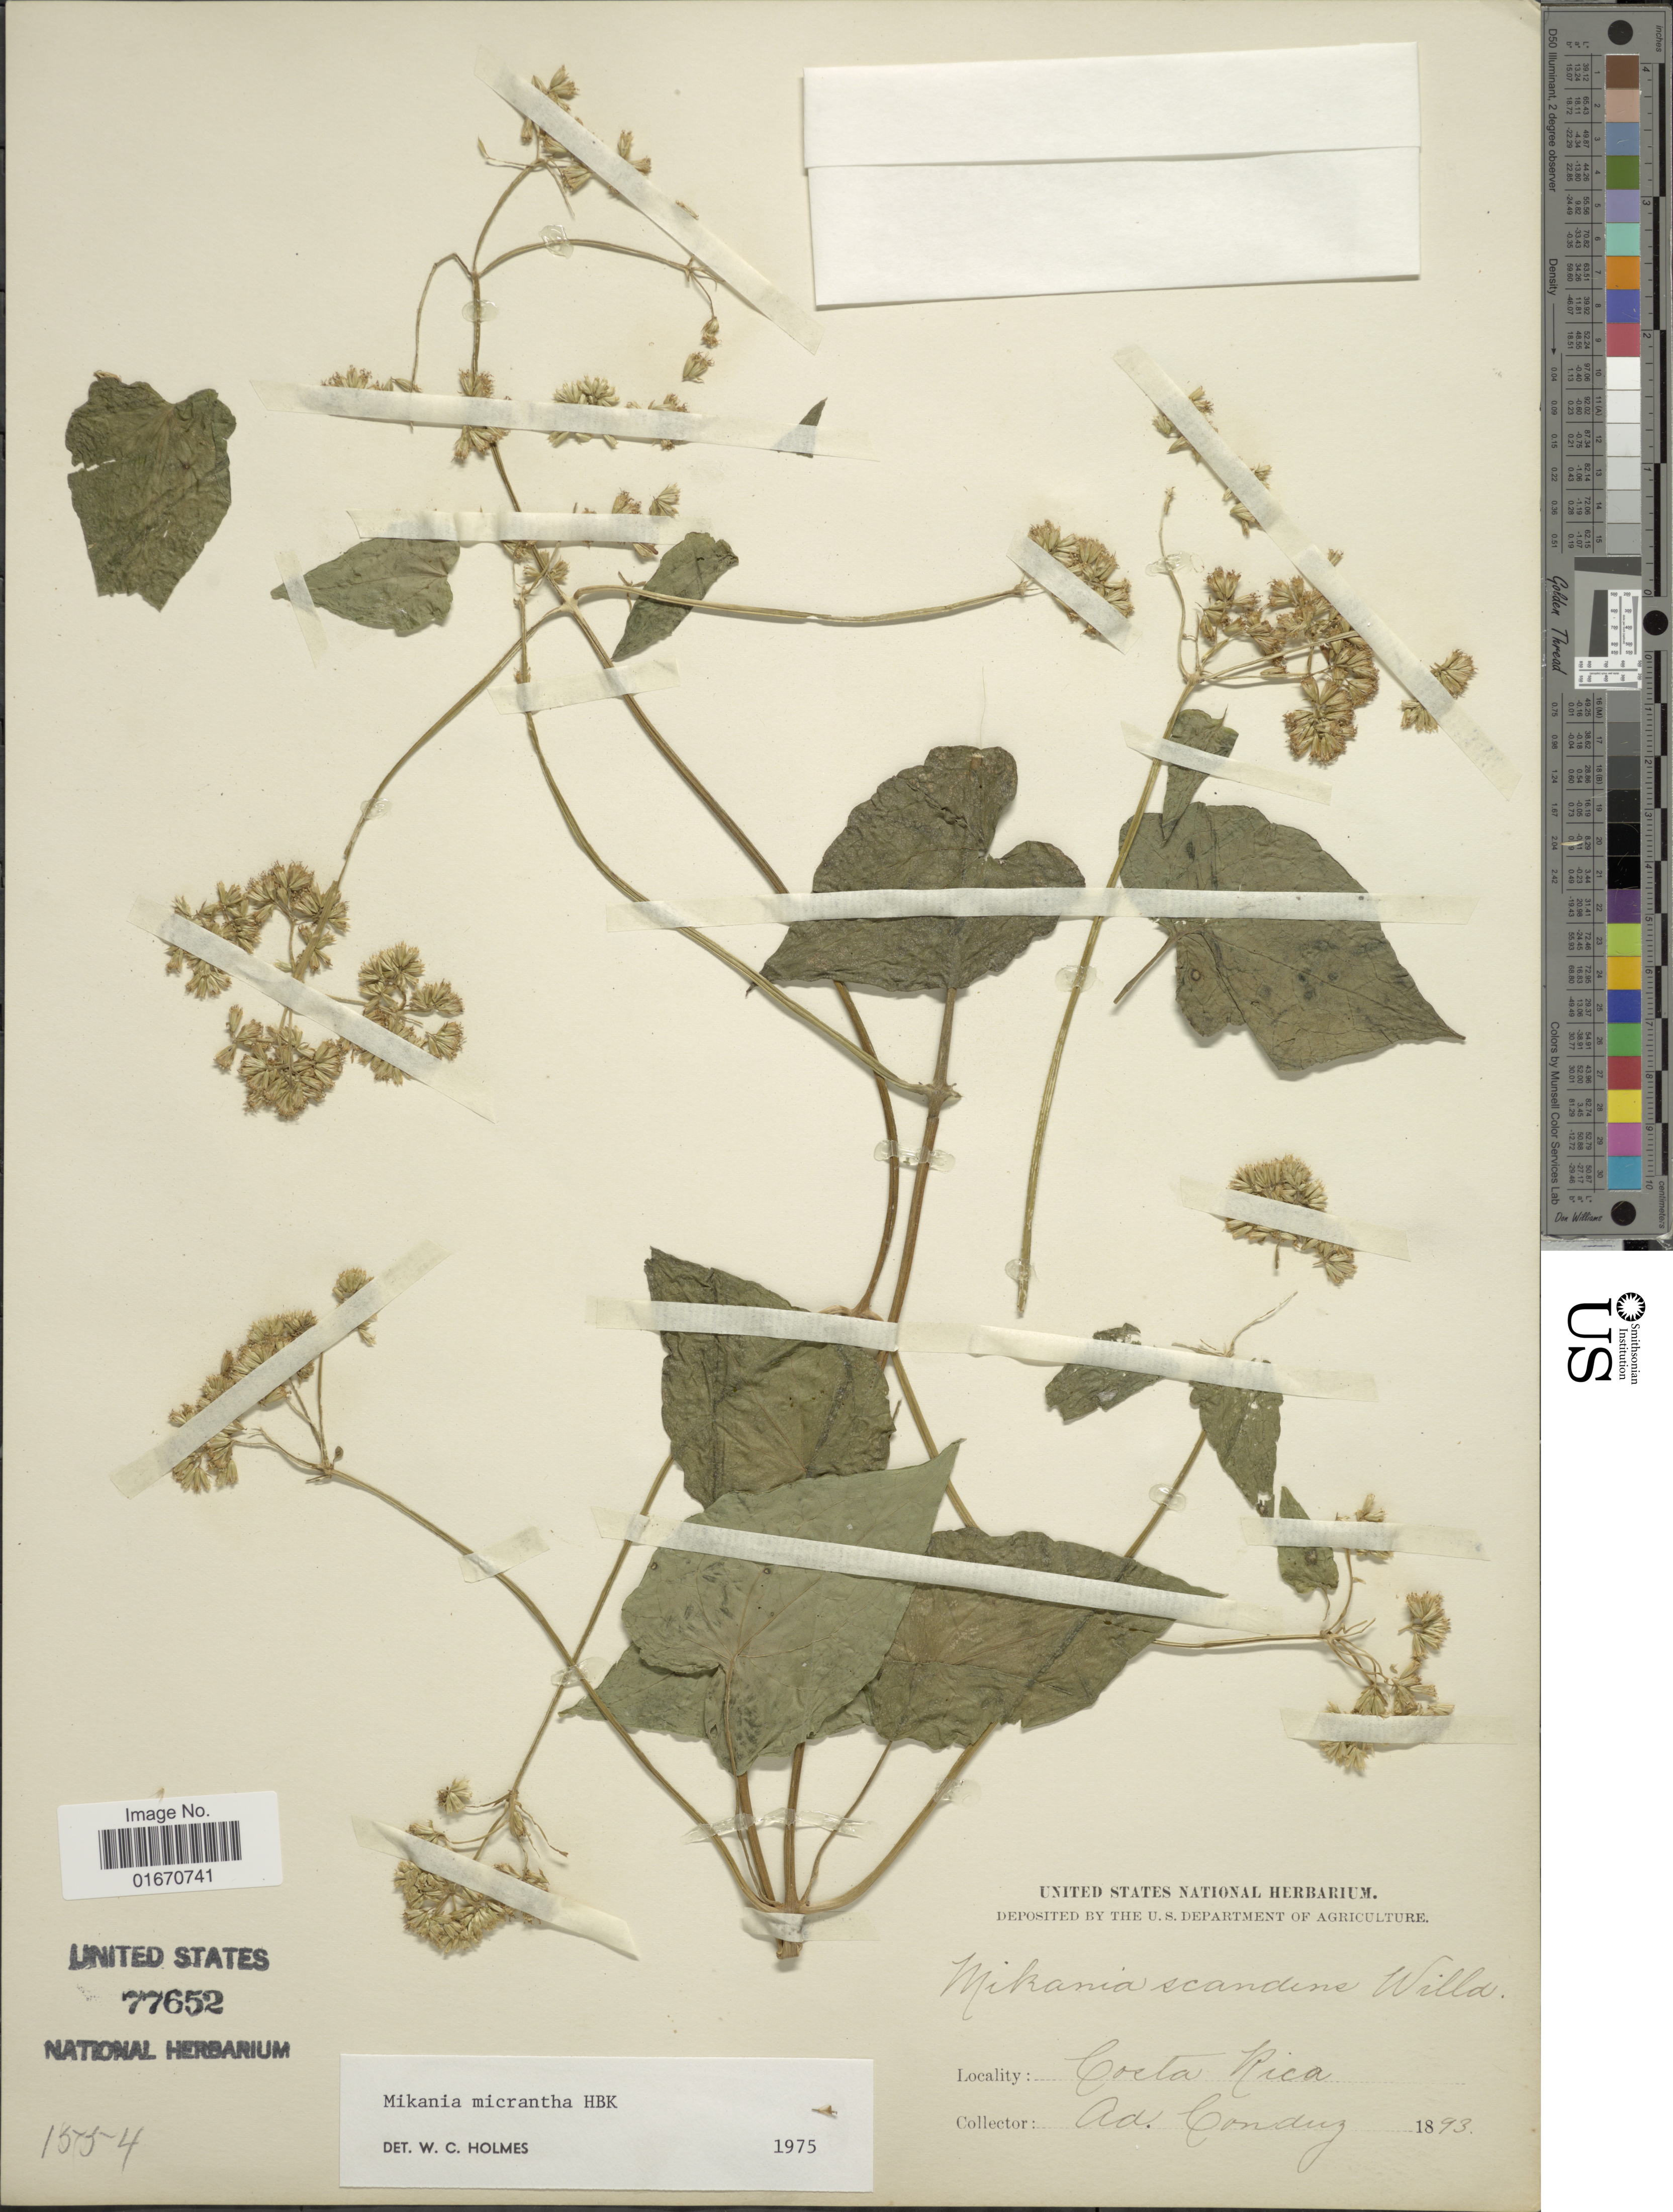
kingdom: Plantae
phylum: Tracheophyta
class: Magnoliopsida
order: Asterales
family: Asteraceae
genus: Mikania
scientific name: Mikania micrantha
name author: Kunth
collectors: A. Tonduz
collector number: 1554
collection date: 1893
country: Costa Rica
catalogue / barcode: US 77652